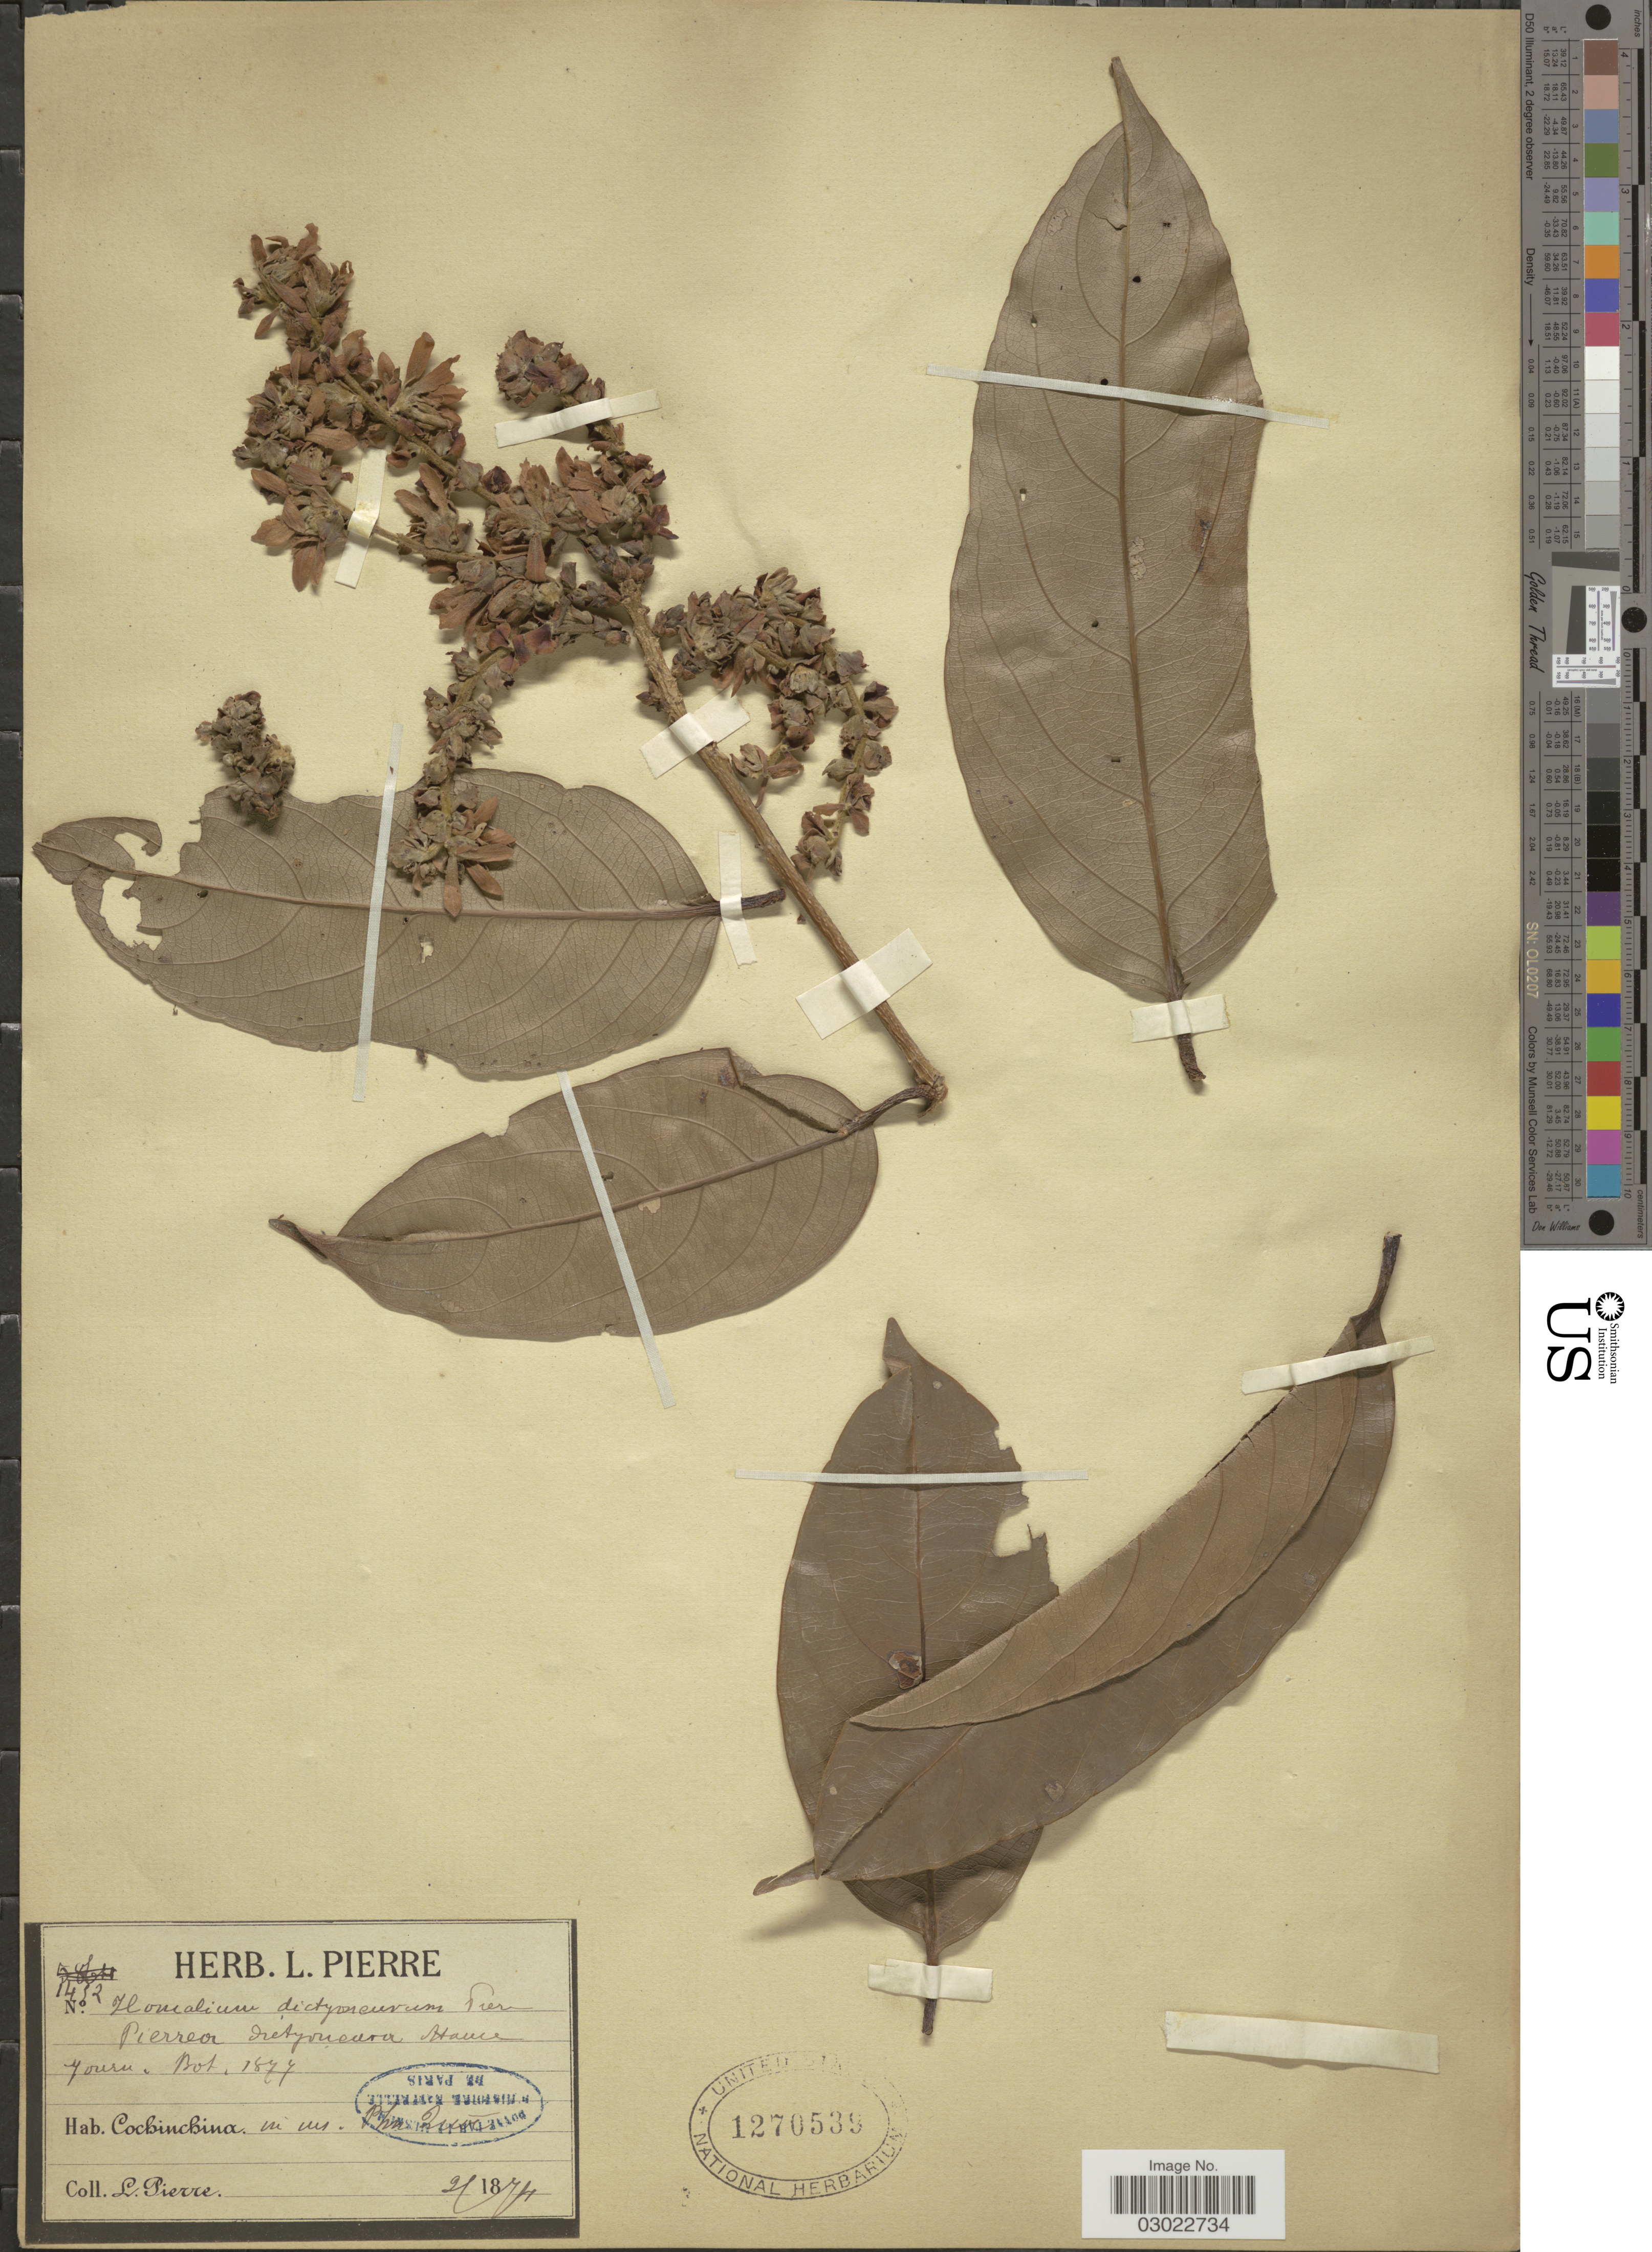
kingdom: Plantae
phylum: Tracheophyta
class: Magnoliopsida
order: Malpighiales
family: Salicaceae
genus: Homalium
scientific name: Homalium dictyoneurum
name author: Warb.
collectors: L. Pierre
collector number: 1452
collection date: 1874-02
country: Vietnam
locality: Cochinchina. In me. Phu Quoc.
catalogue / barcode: US 1270539